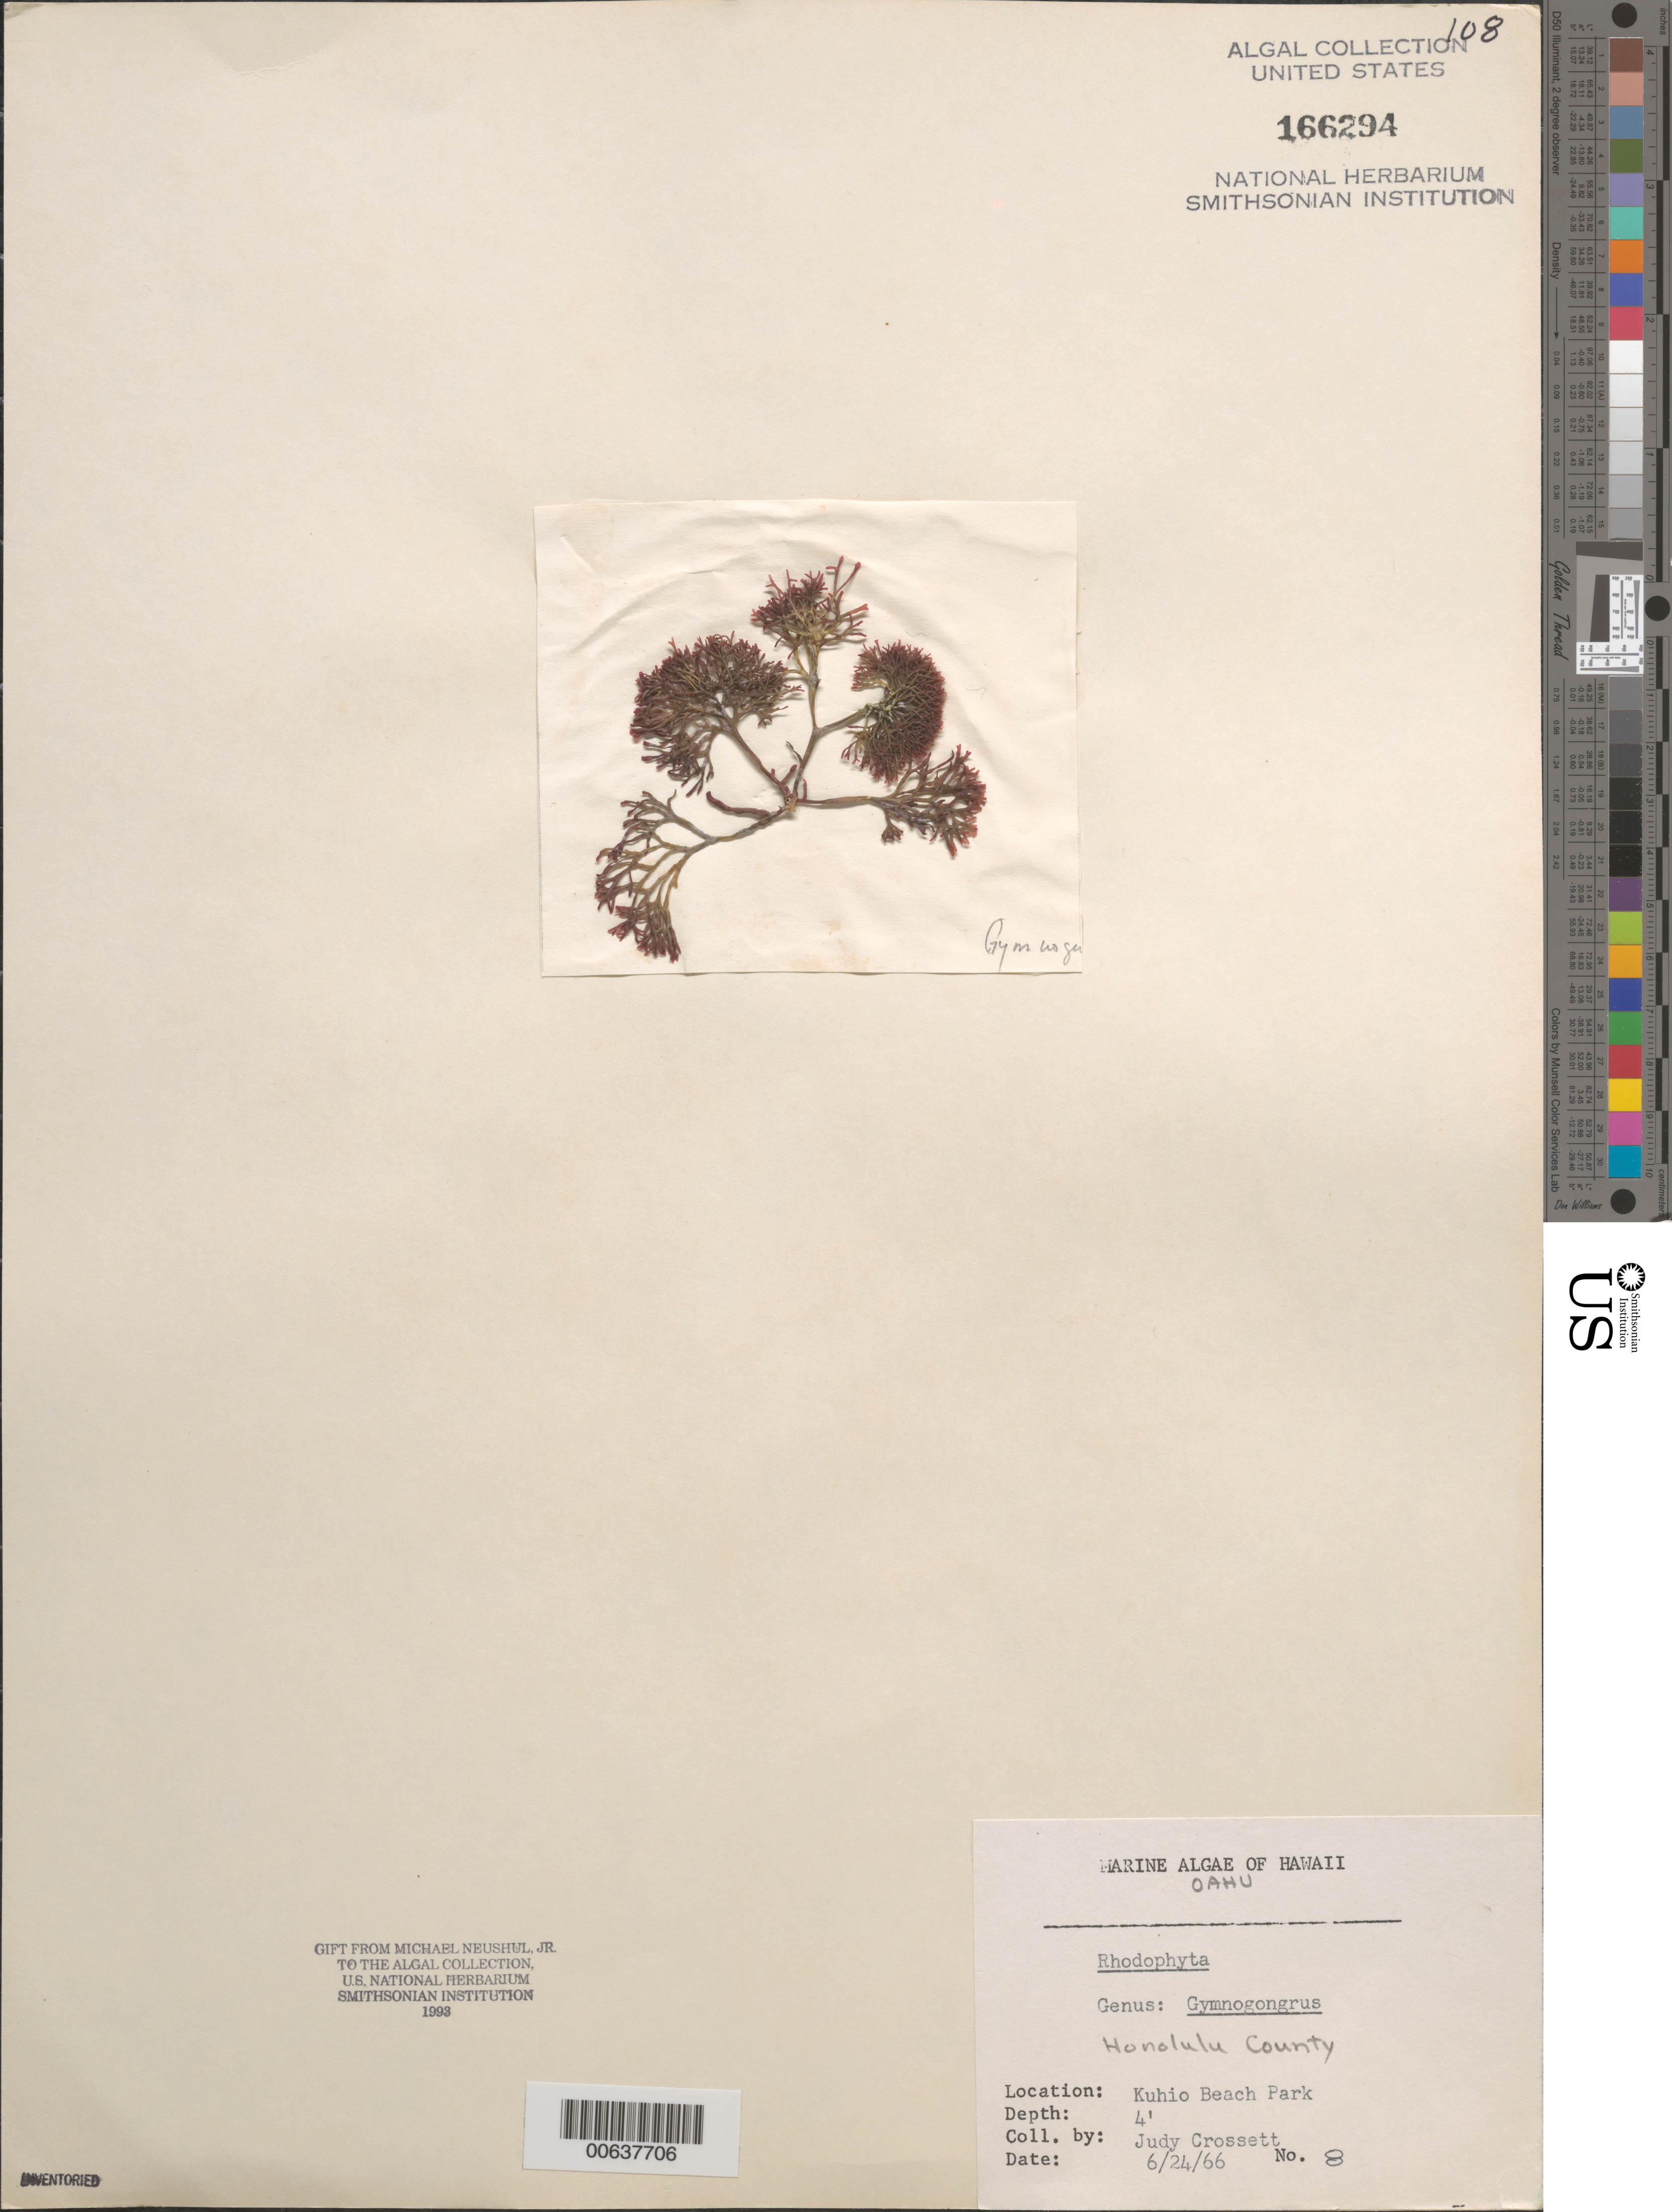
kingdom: Plantae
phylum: Rhodophyta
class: Florideophyceae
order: Gigartinales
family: Phyllophoraceae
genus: Gymnogongrus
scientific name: Gymnogongrus sp.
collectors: J. Crossett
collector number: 8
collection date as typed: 24 Jun 1966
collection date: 1966-06-24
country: United States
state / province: Hawaii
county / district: Honolulu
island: Oahu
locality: Kuhio Beach Park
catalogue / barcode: US 166294